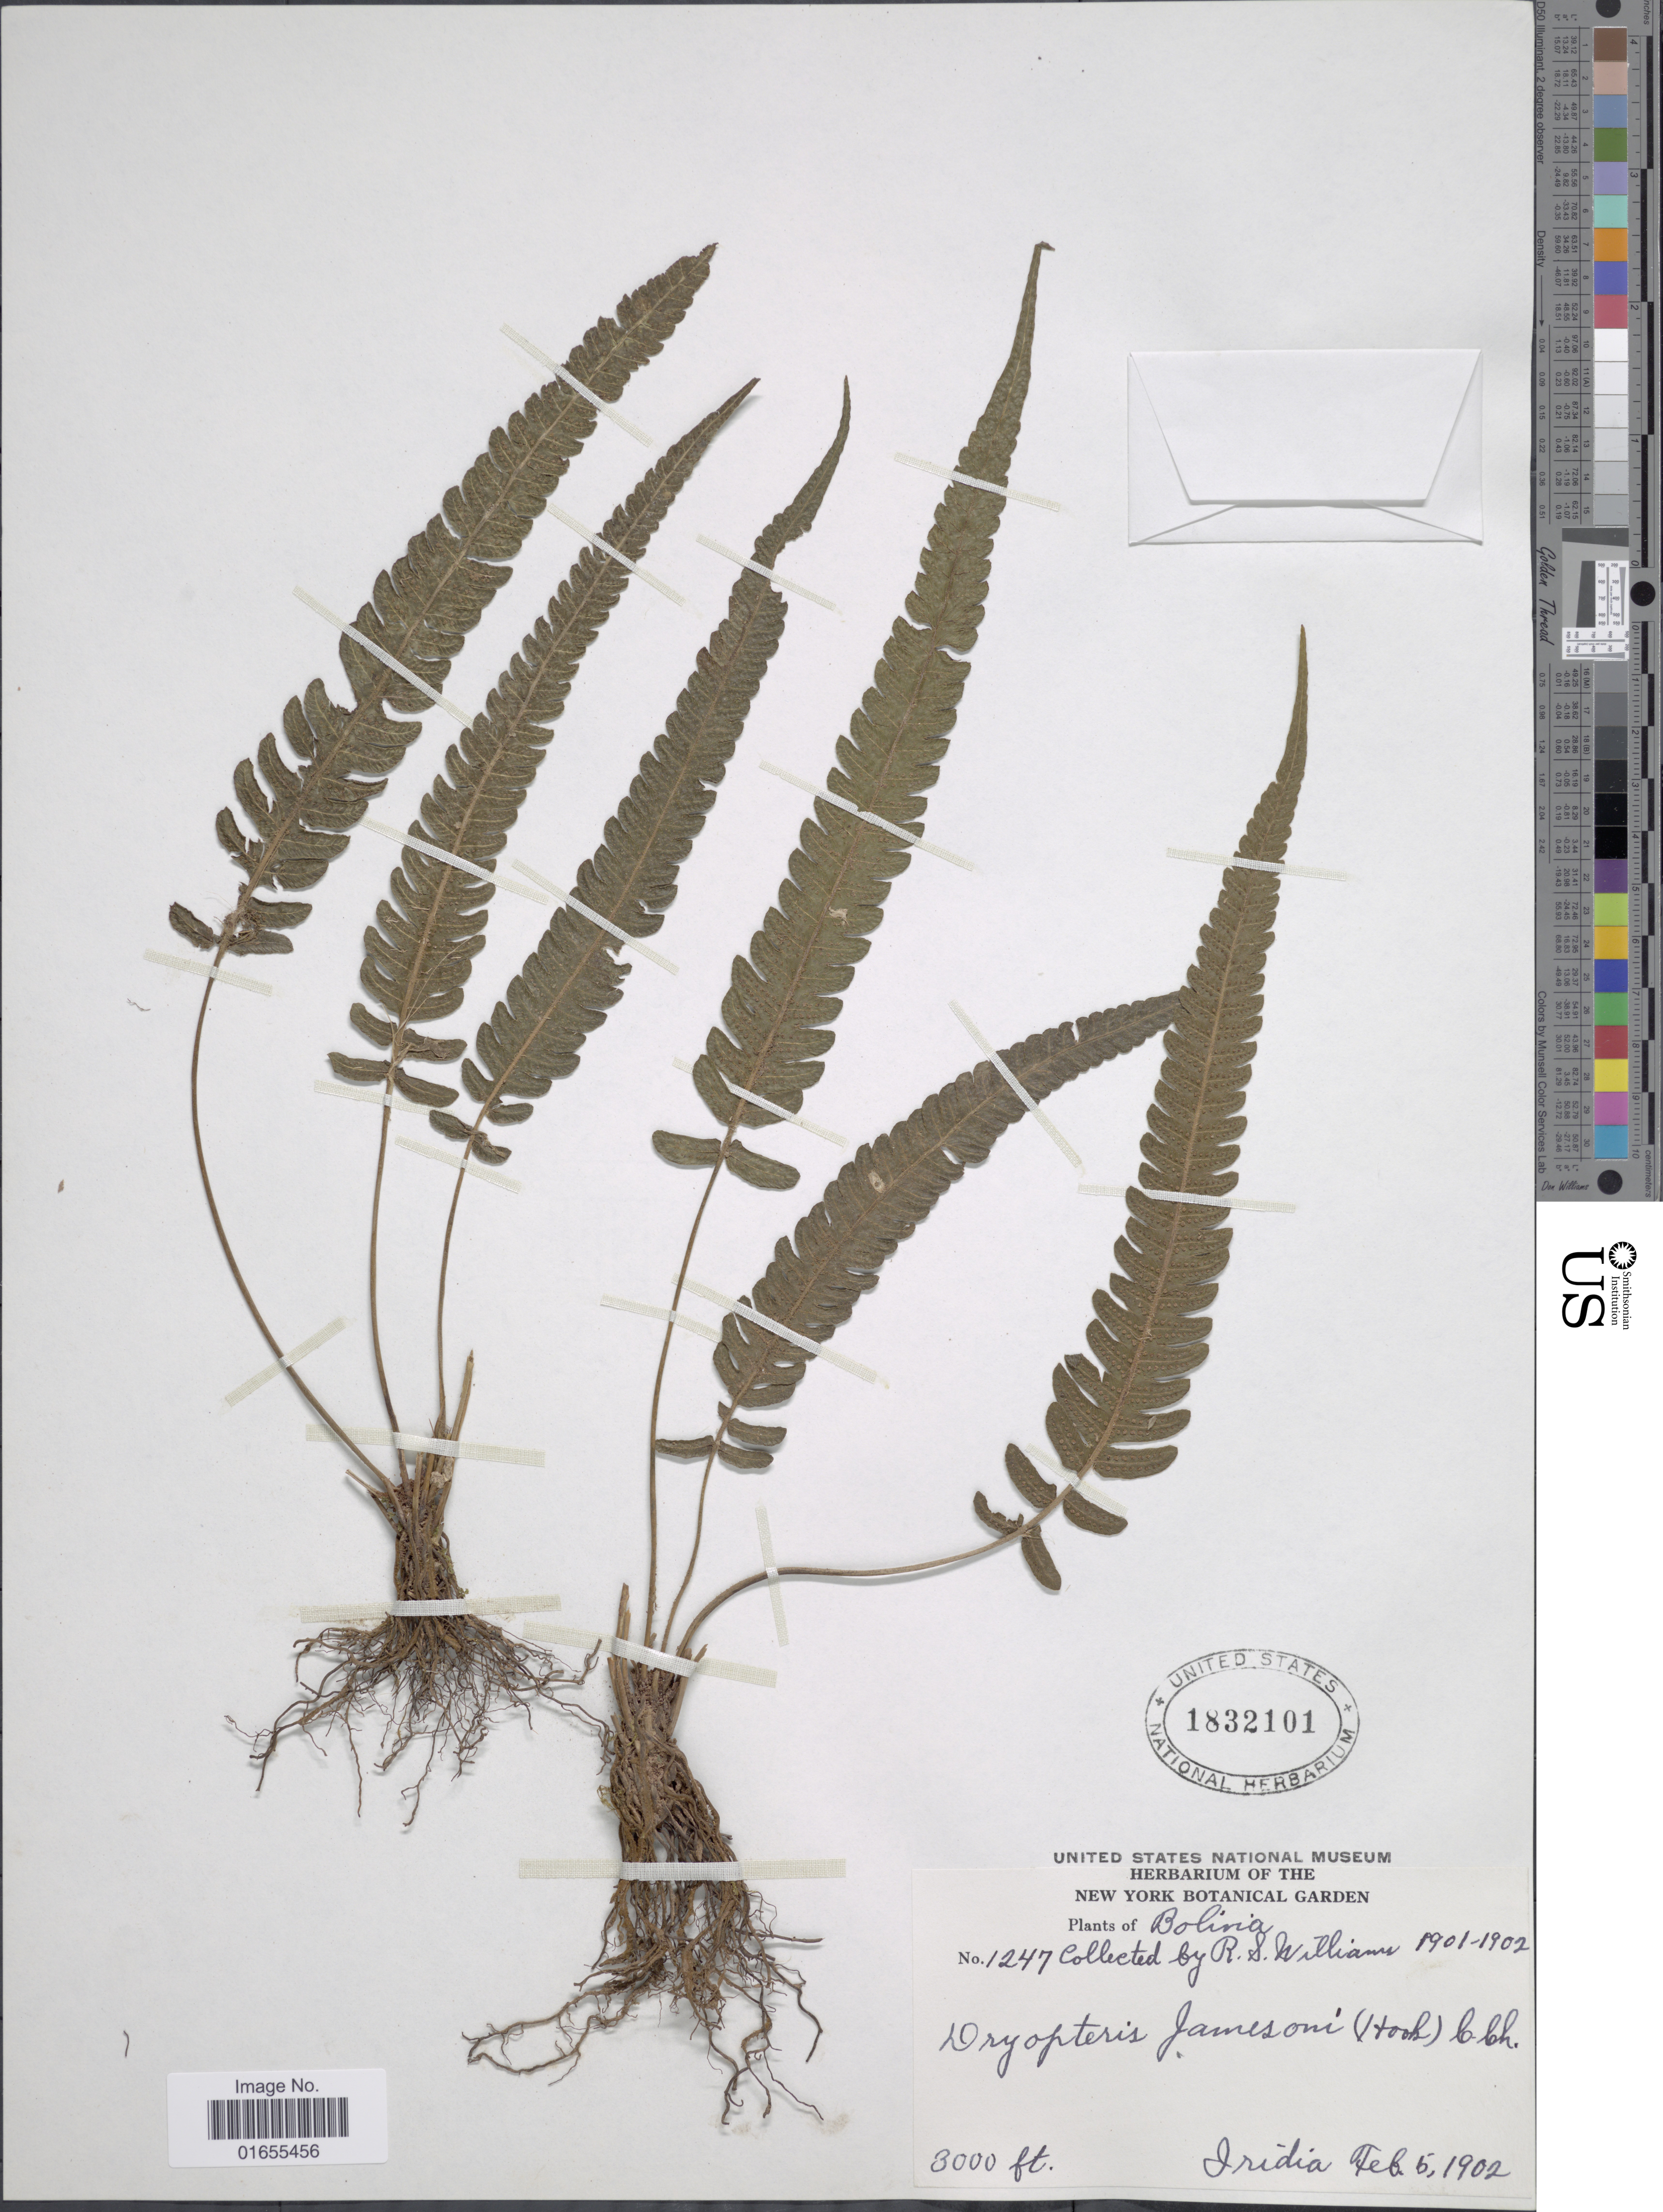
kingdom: Plantae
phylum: Tracheophyta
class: Polypodiopsida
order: Polypodiales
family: Thelypteridaceae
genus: Goniopteris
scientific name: Goniopteris jamesonii (Hook. f.) comb. nov., ined 2015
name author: (Hook. f.)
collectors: R. William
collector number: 1247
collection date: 1901-02-05/1902-02-05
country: Bolivia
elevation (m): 914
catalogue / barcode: US 1832101